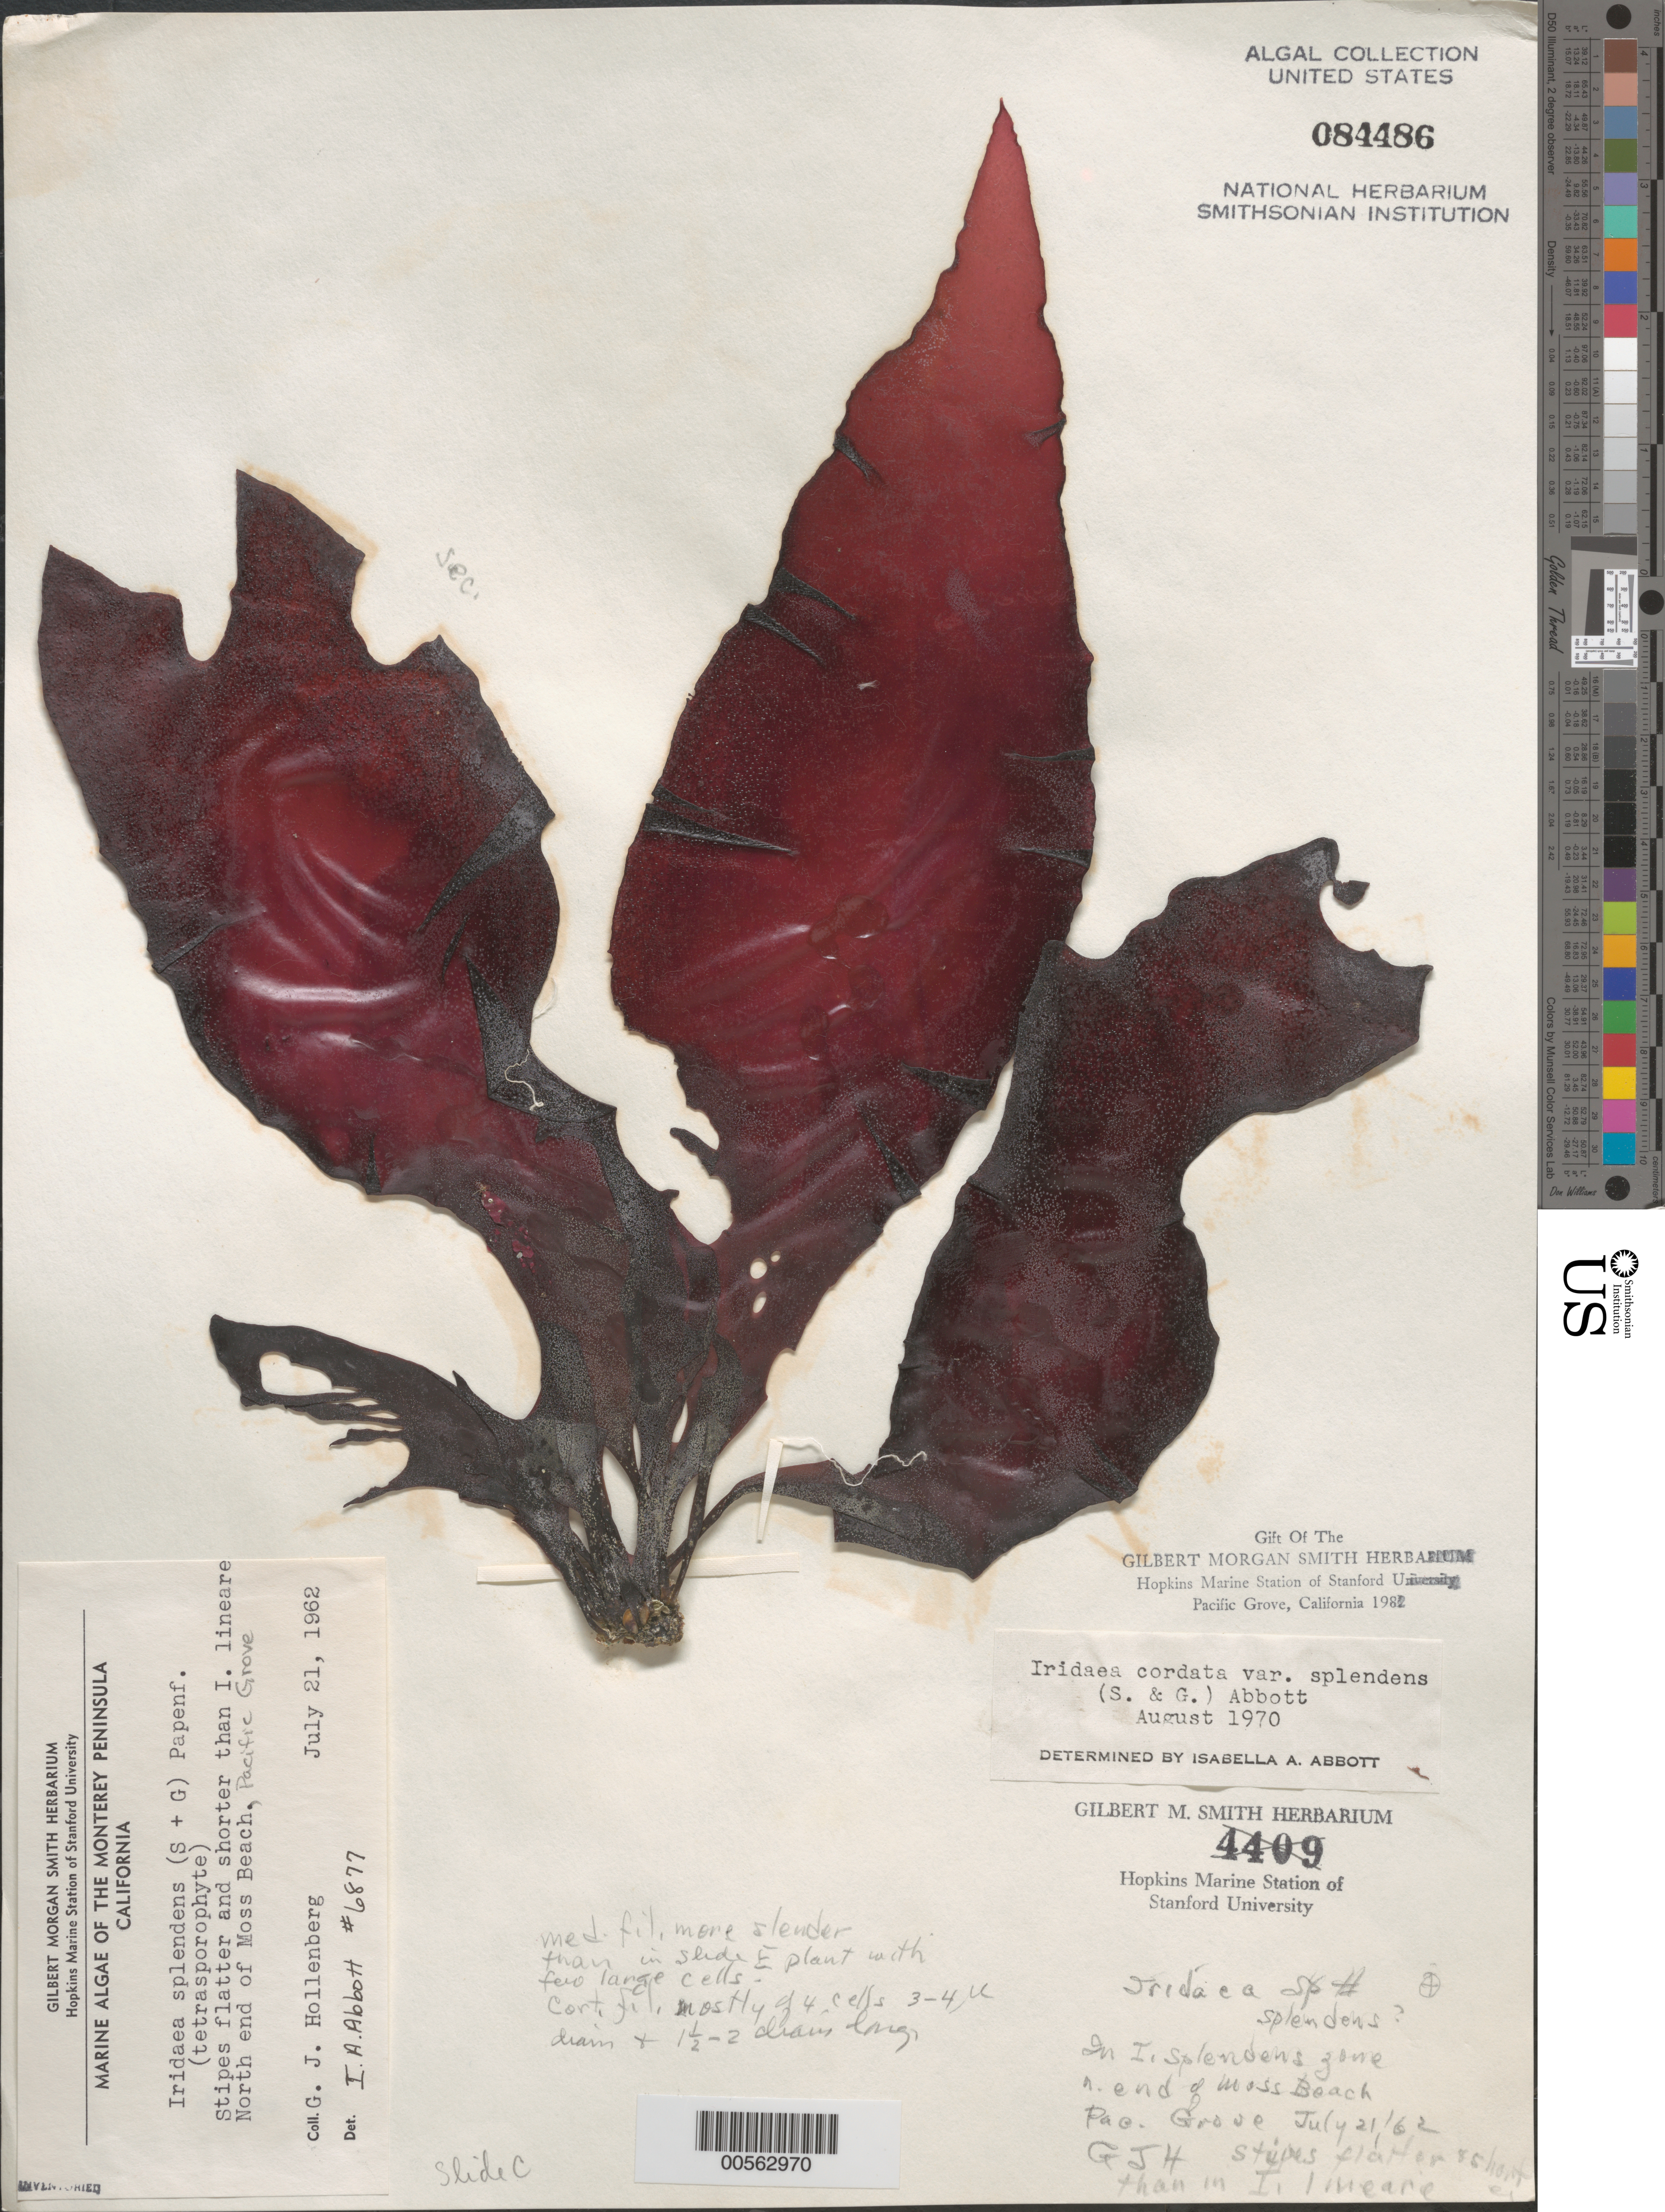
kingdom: Plantae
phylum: Rhodophyta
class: Florideophyceae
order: Gigartinales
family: Gigartinaceae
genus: Iridaea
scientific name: Iridaea cordata var. splendens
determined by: Abbott, Isabella A.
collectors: G. Hollenberg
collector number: IAA 6877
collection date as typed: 21 Jul 1962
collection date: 1962-07-21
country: United States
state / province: California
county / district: Monterey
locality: Moss Beach, Pacific Grove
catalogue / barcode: US 84486